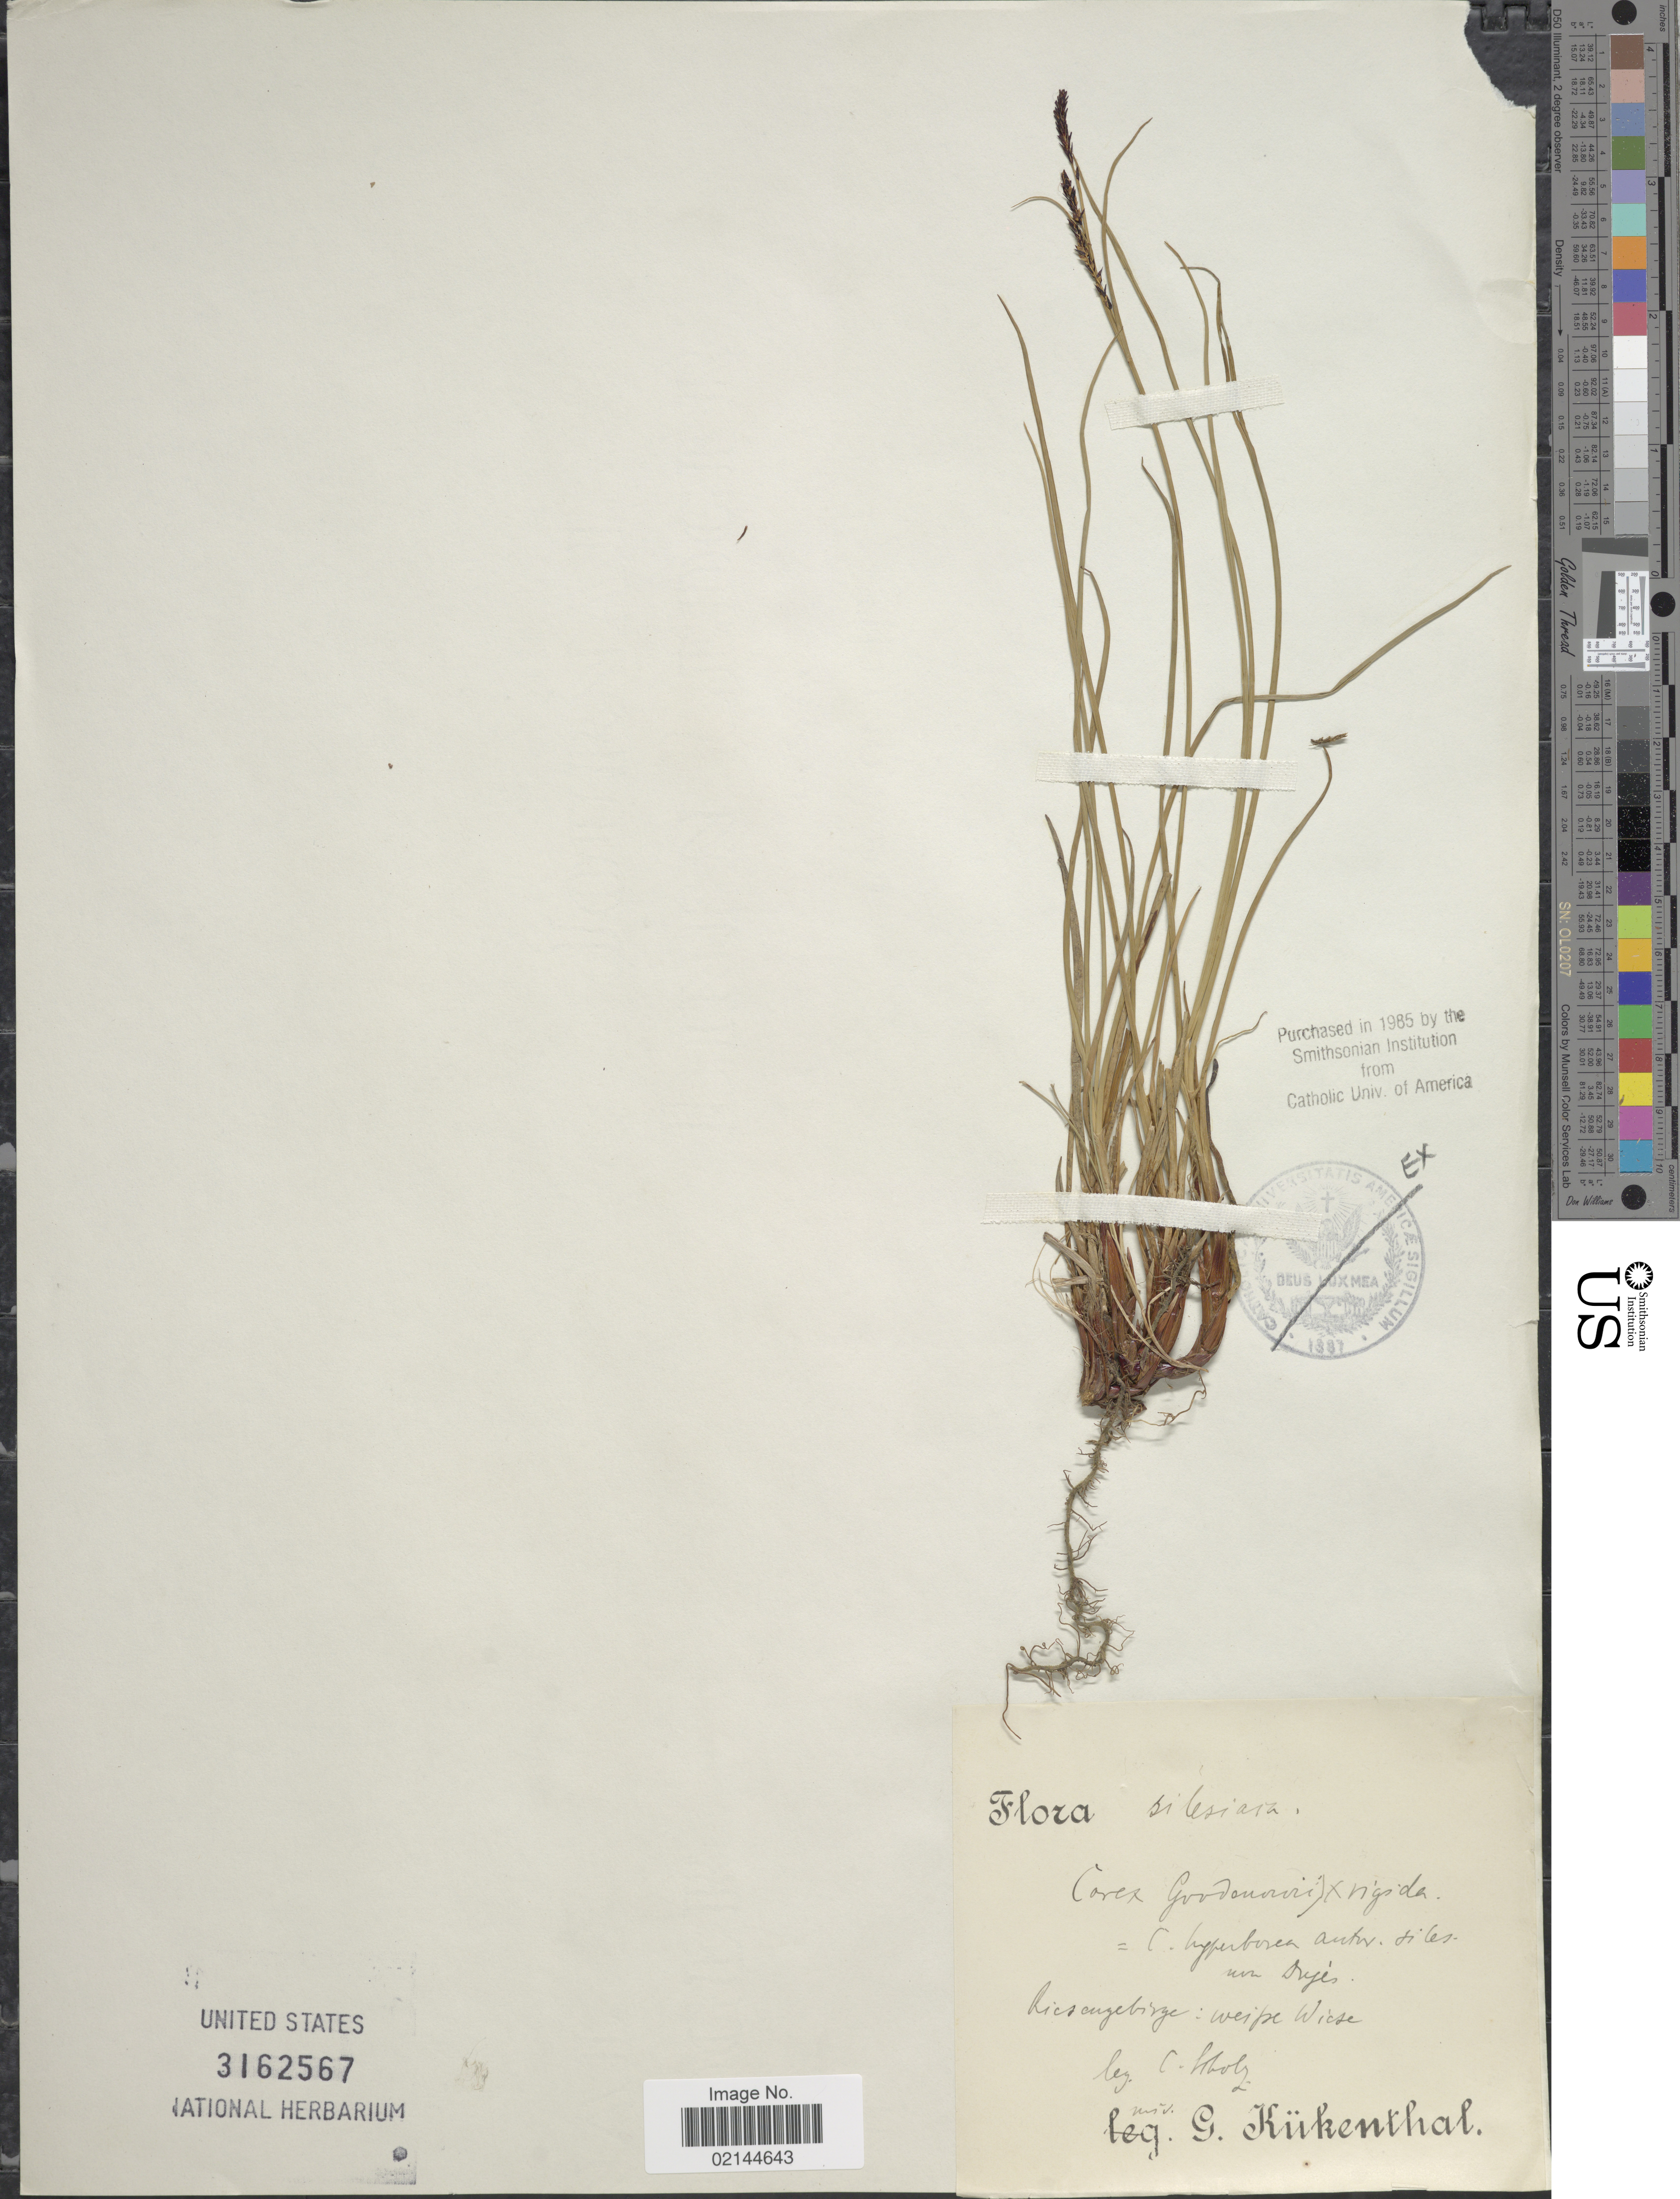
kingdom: Plantae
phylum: Tracheophyta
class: Liliopsida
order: Poales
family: Cyperaceae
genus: Carex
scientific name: Carex nigra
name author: (L.) Reichard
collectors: C. Holz & G. Kükenthal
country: Czechia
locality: Riesengebirge: weipe Wiese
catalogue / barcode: US 3162567